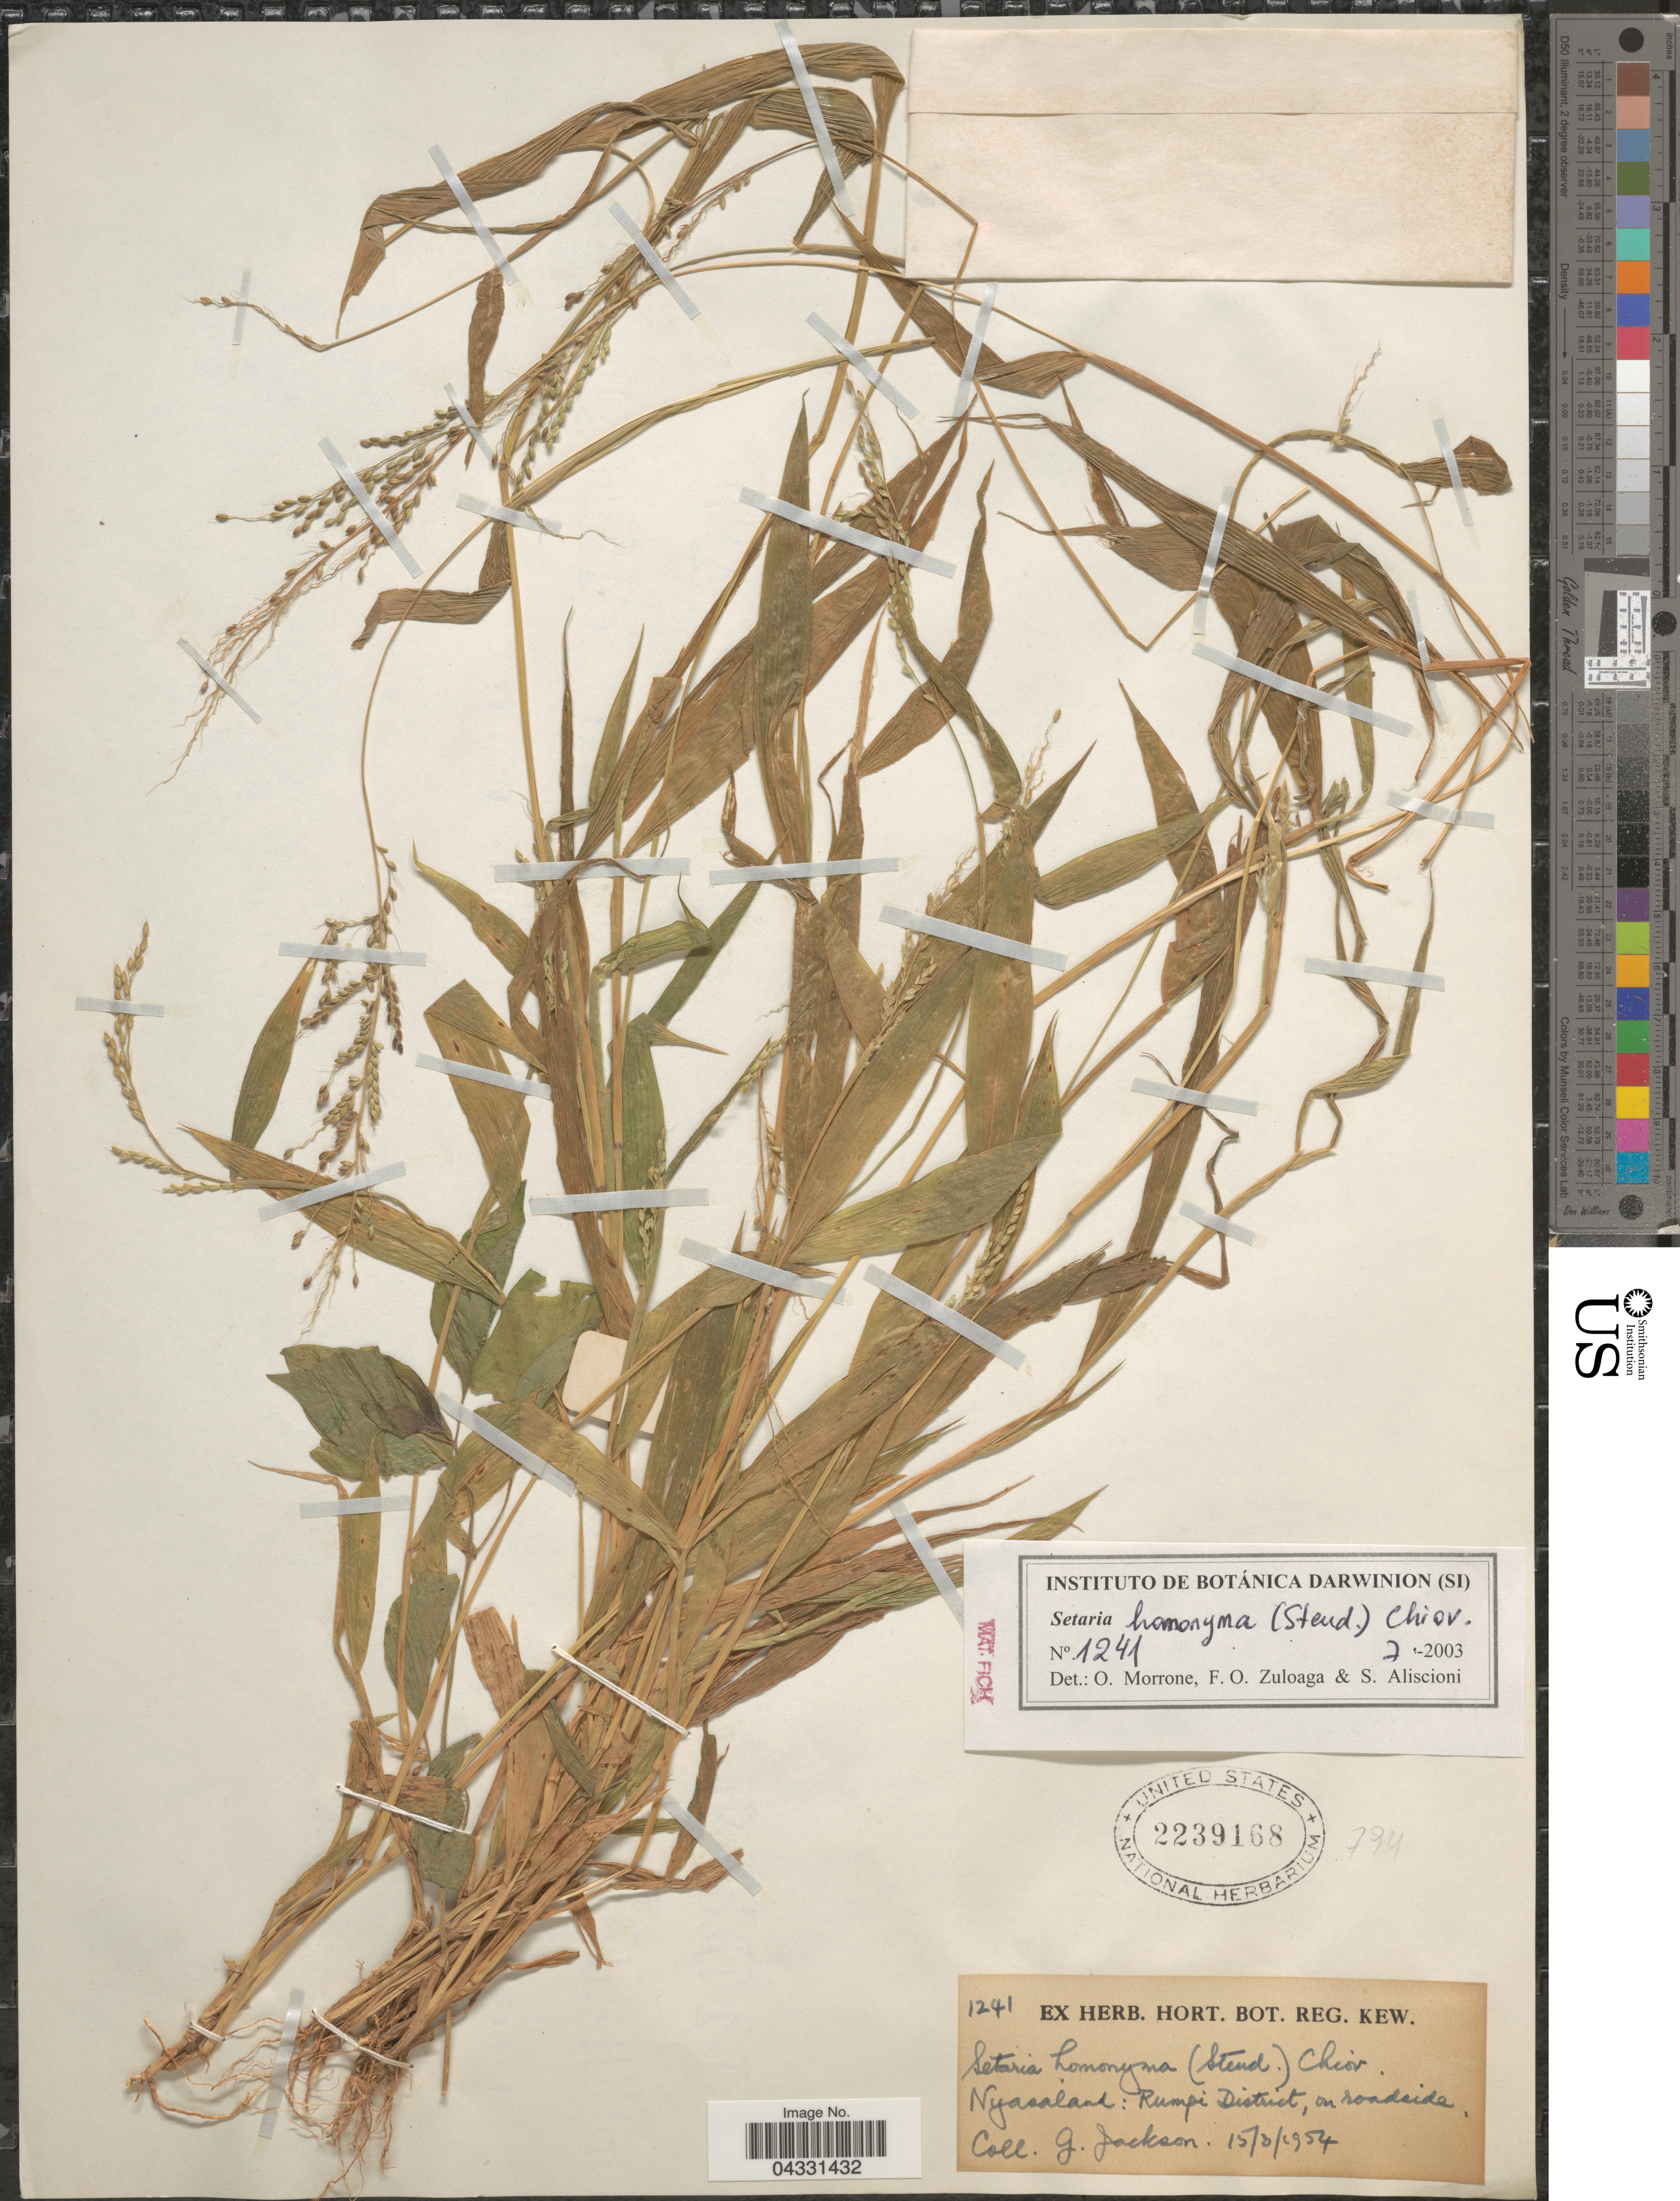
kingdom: Plantae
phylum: Tracheophyta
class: Liliopsida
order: Poales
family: Poaceae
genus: Setaria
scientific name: Setaria homonyma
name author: (Steud.) Chiov.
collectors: G. Jackson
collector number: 1241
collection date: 1954-03-15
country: Malawi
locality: Nyasaland: Rumpi District, on roadside.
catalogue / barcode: US 2239168